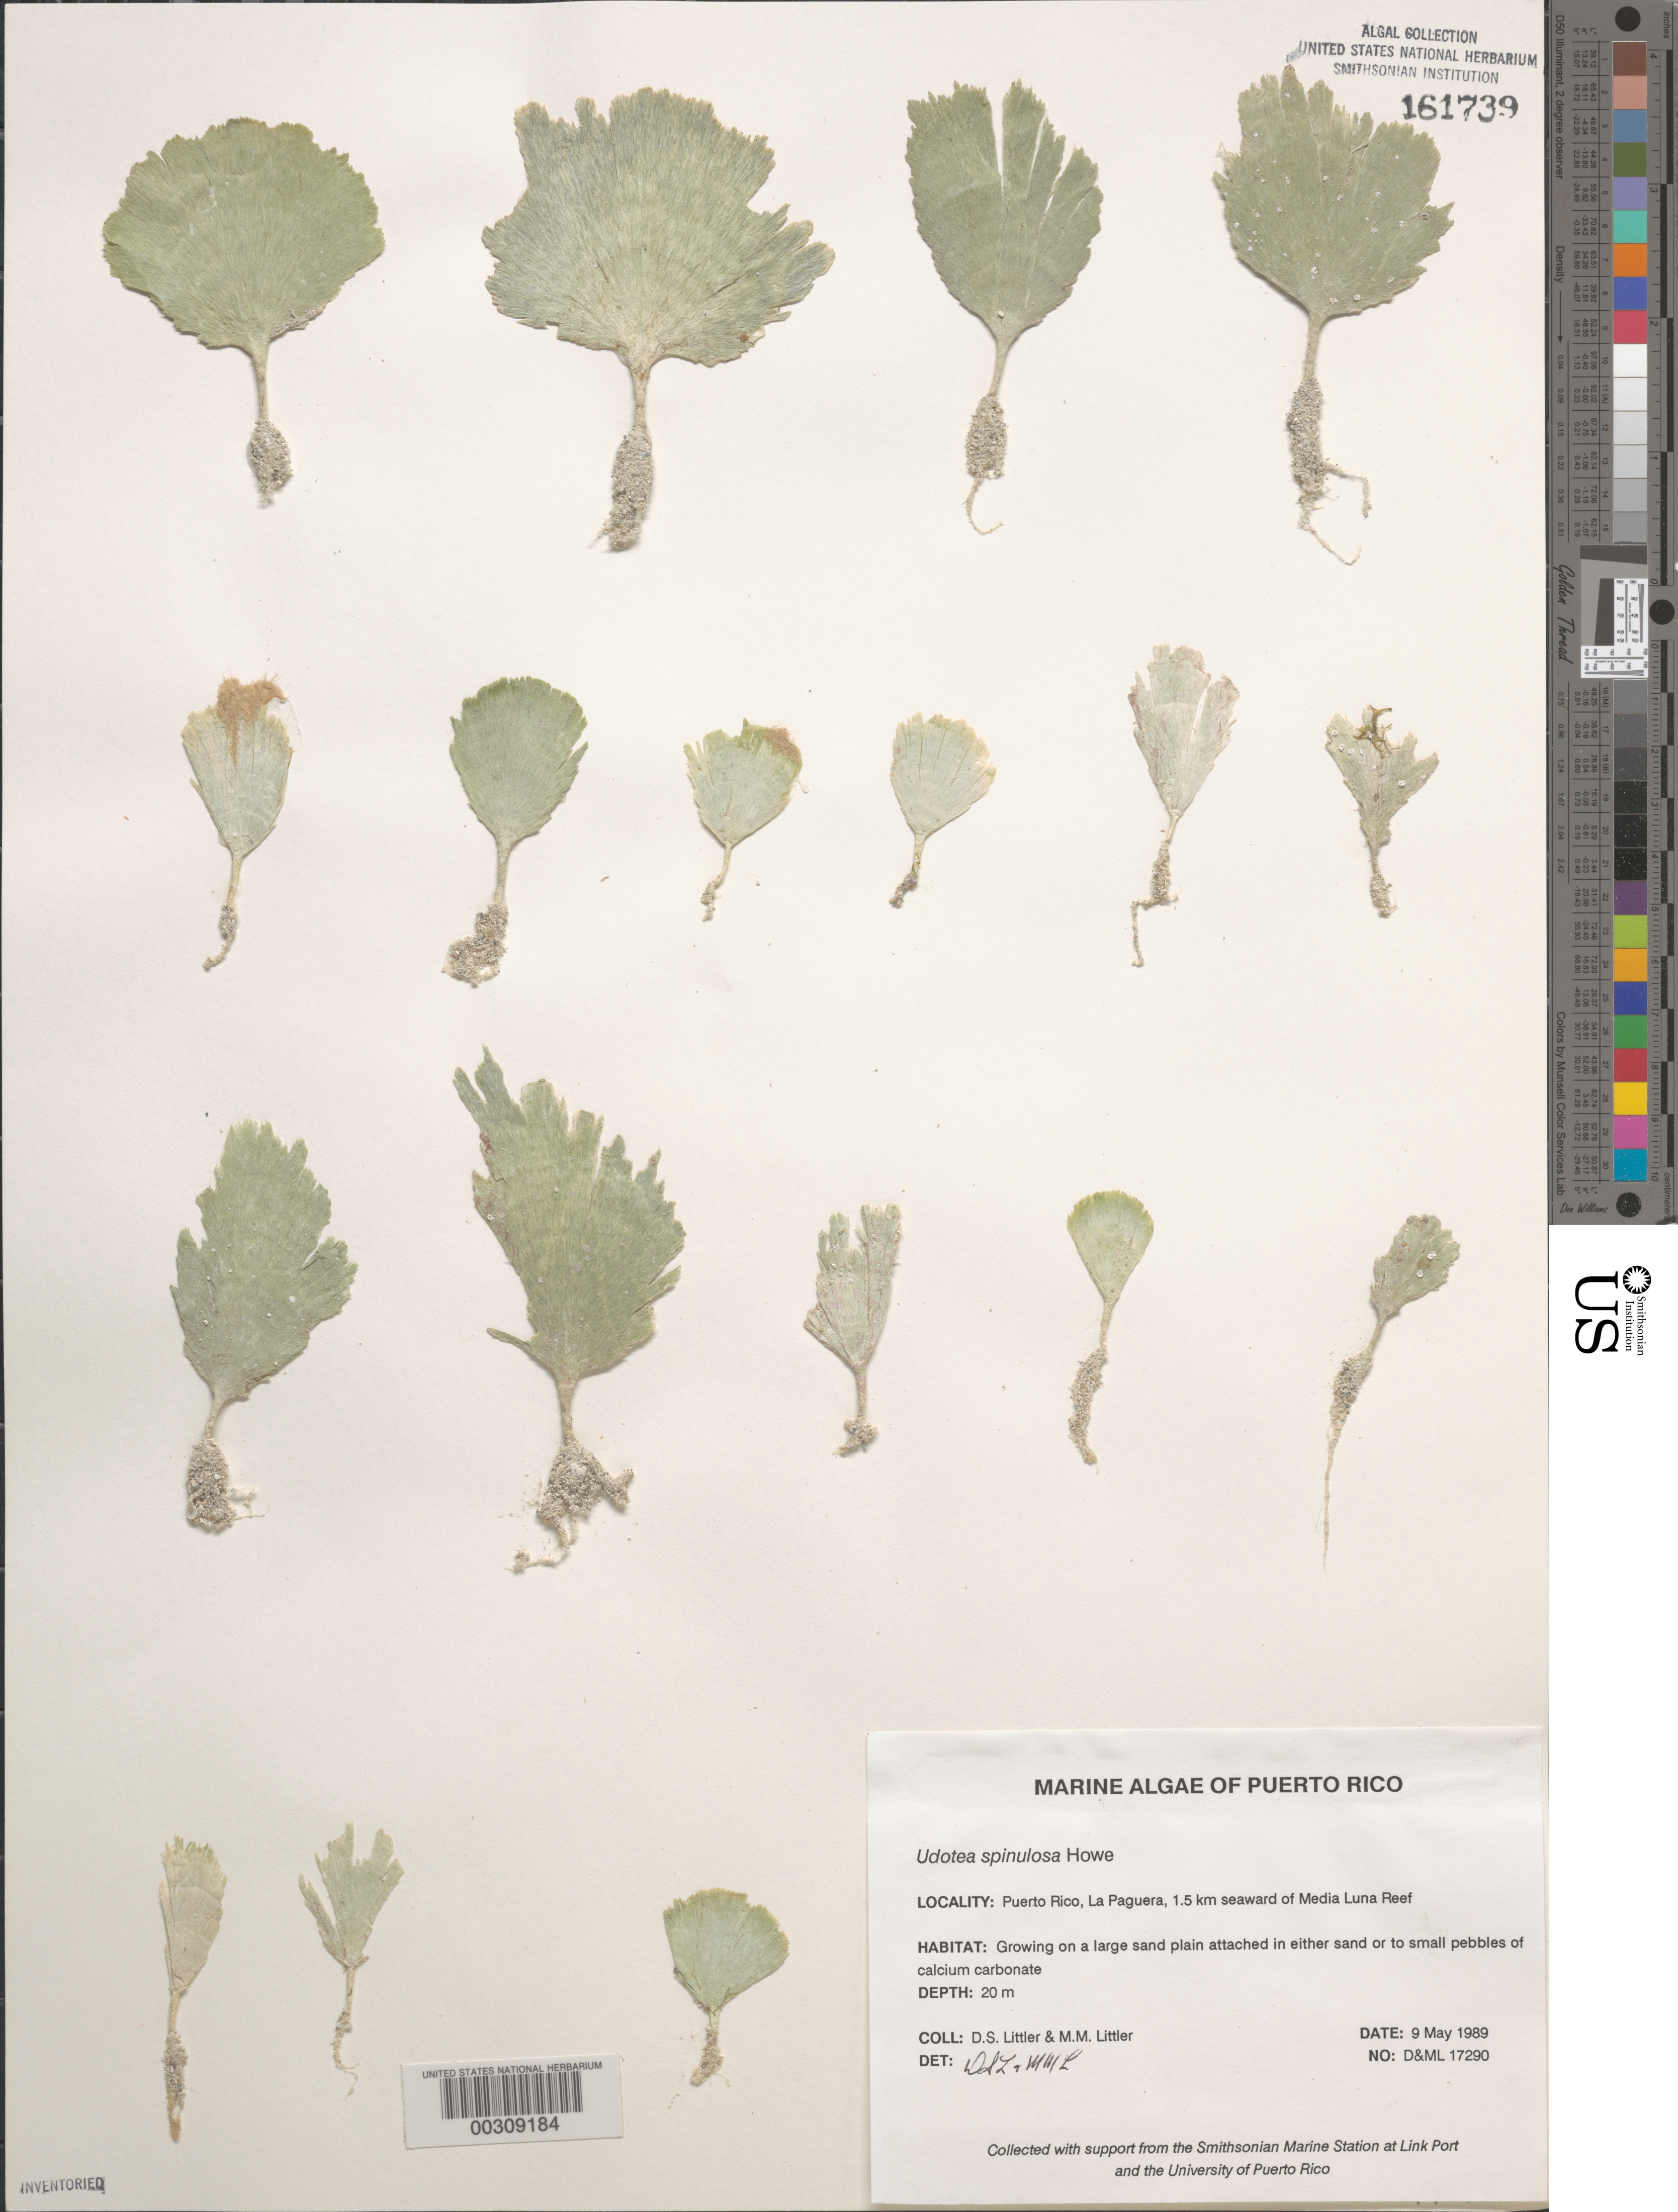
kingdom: Plantae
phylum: Chlorophyta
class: Ulvophyceae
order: Bryopsidales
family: Udoteaceae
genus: Udotea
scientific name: Udotea spinulosa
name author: M. Howe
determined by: Littler, D. S.; Littler, M. M.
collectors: D. S. Littler & M. M. Littler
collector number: D&ML 17290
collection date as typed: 09 May 1989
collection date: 1989-05-09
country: Puerto Rico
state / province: Lajas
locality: La Parguera, 1.5 km seaward of Media Luna Reef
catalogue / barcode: US 161739